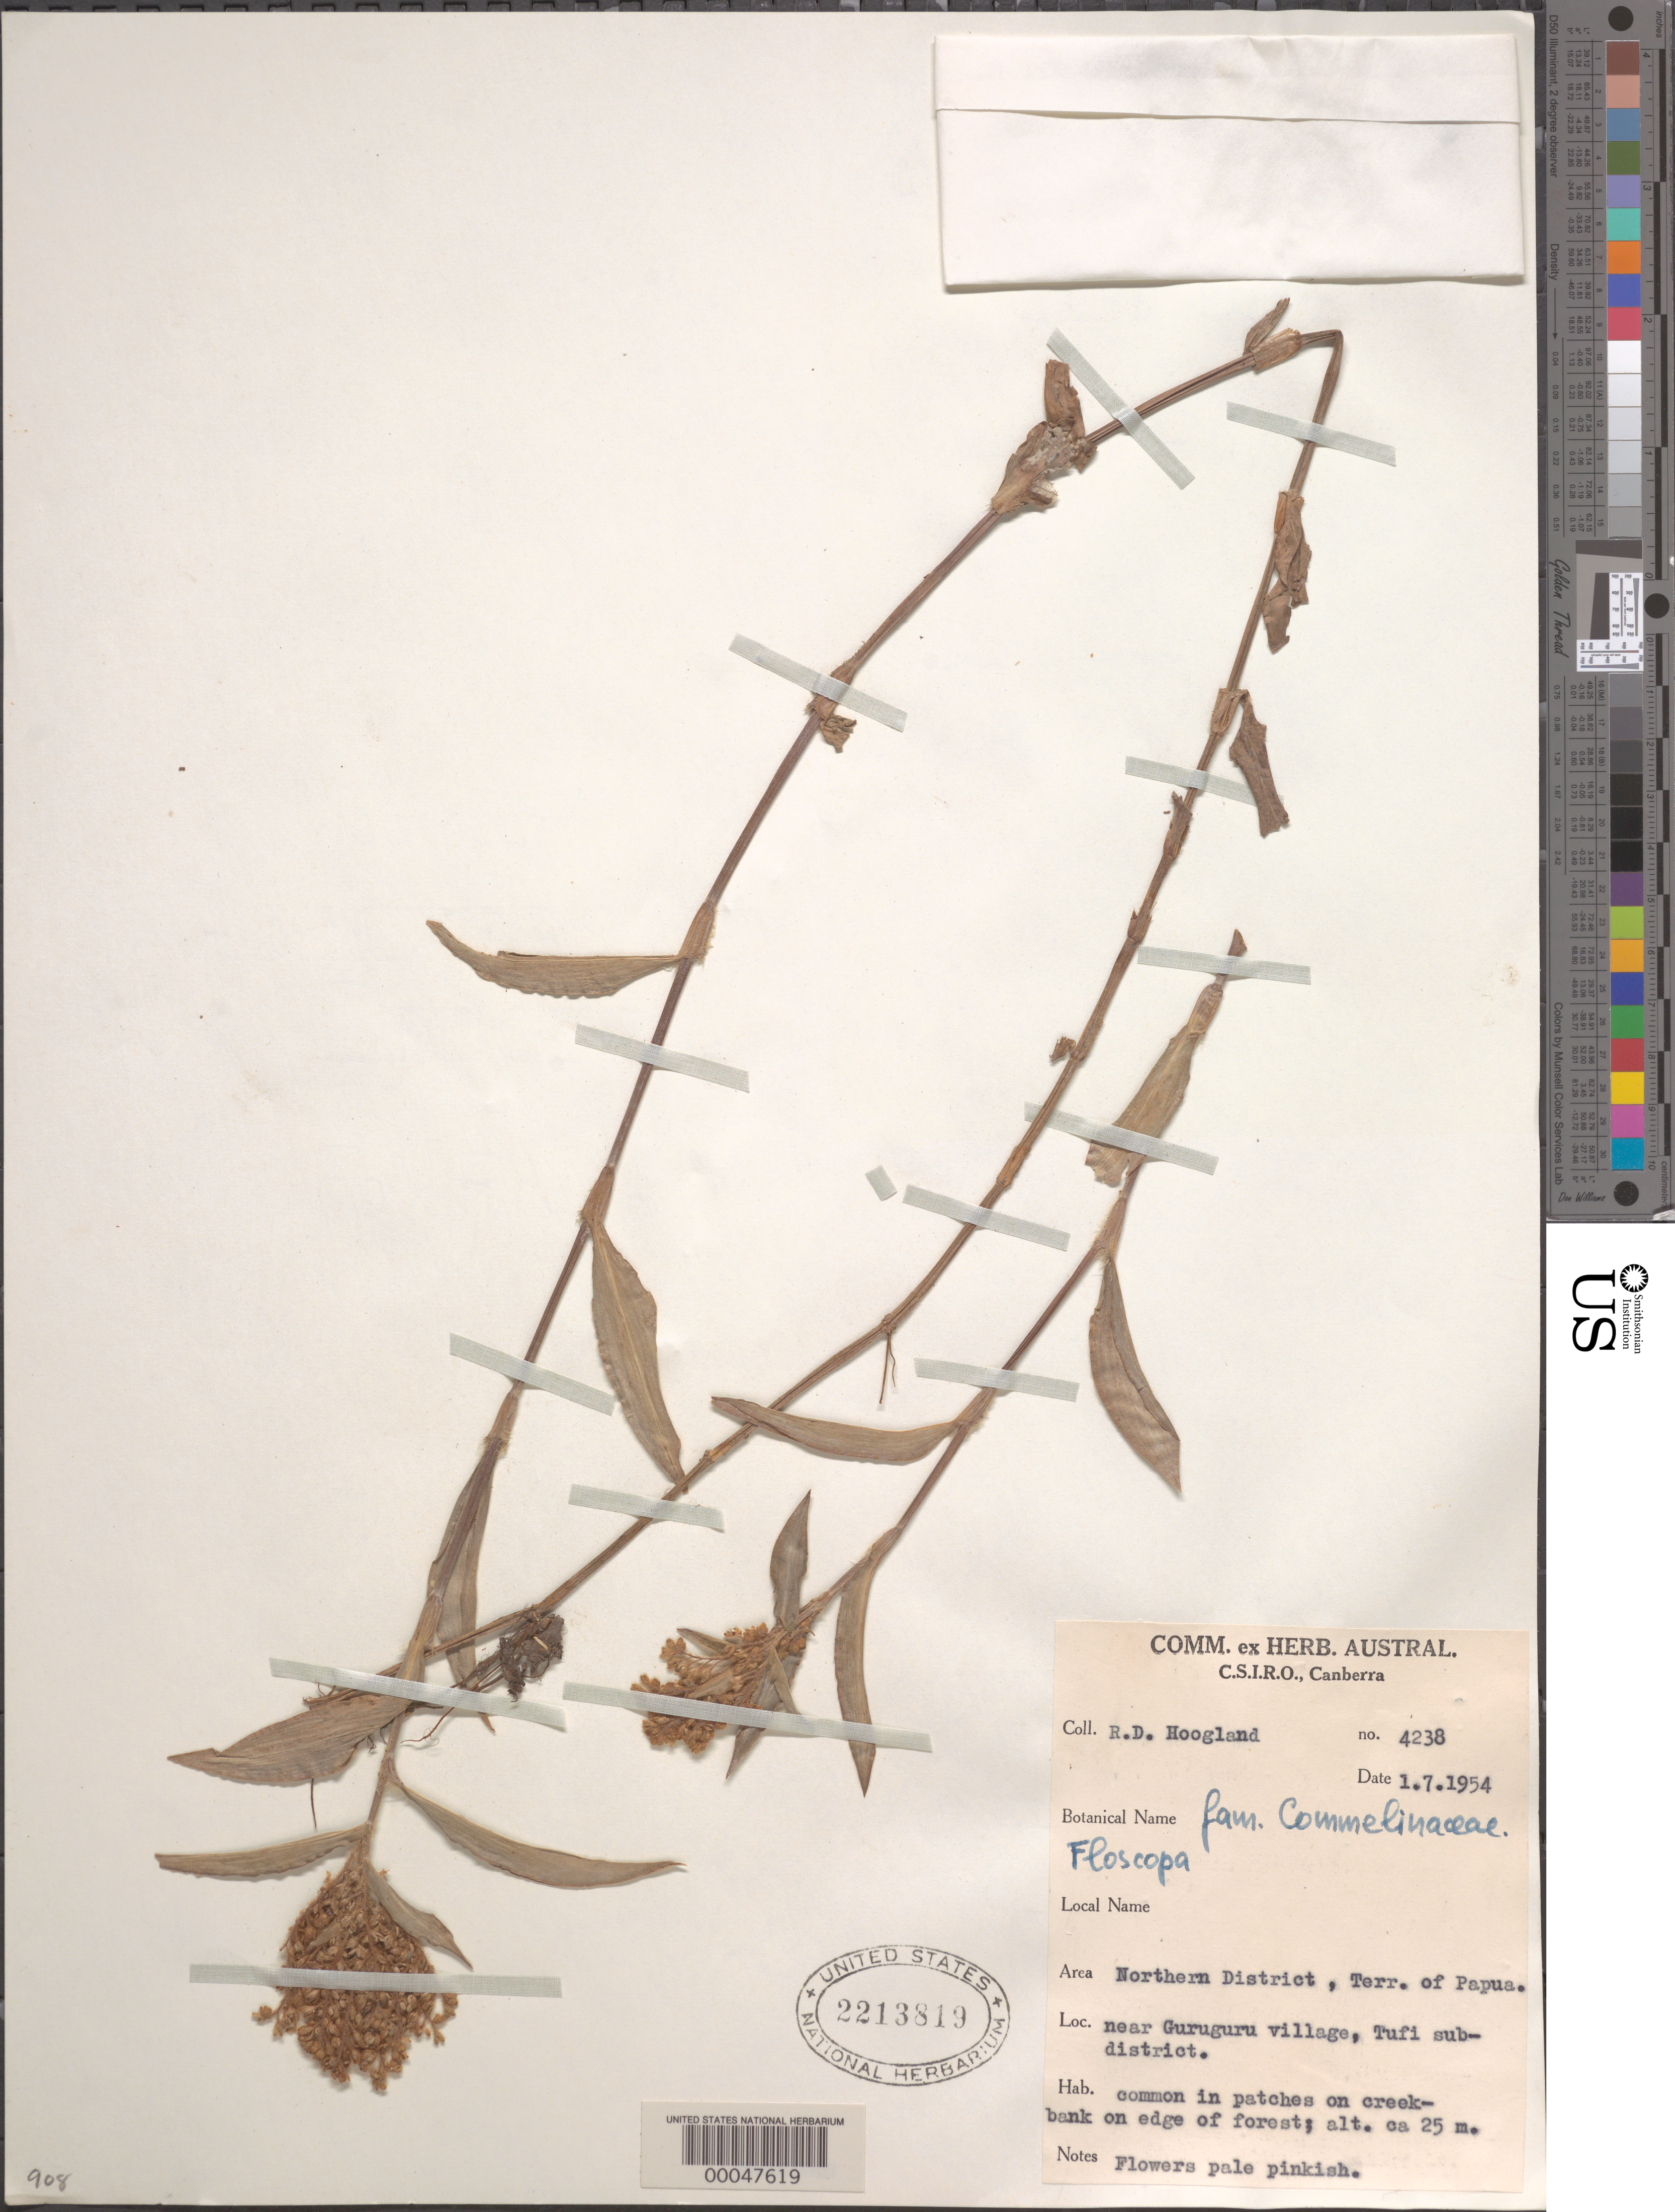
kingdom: Plantae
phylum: Tracheophyta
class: Liliopsida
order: Commelinales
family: Commelinaceae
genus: Floscopa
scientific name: Floscopa scandens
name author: Lour.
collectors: R. D. Hoogland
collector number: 4238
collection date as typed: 01 Jul 1954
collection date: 1954-07-01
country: Papua New Guinea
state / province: Northern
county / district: Tufi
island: New Guinea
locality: Guruguru village, tufi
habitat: Creekbank; forest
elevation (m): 25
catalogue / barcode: US 2213819